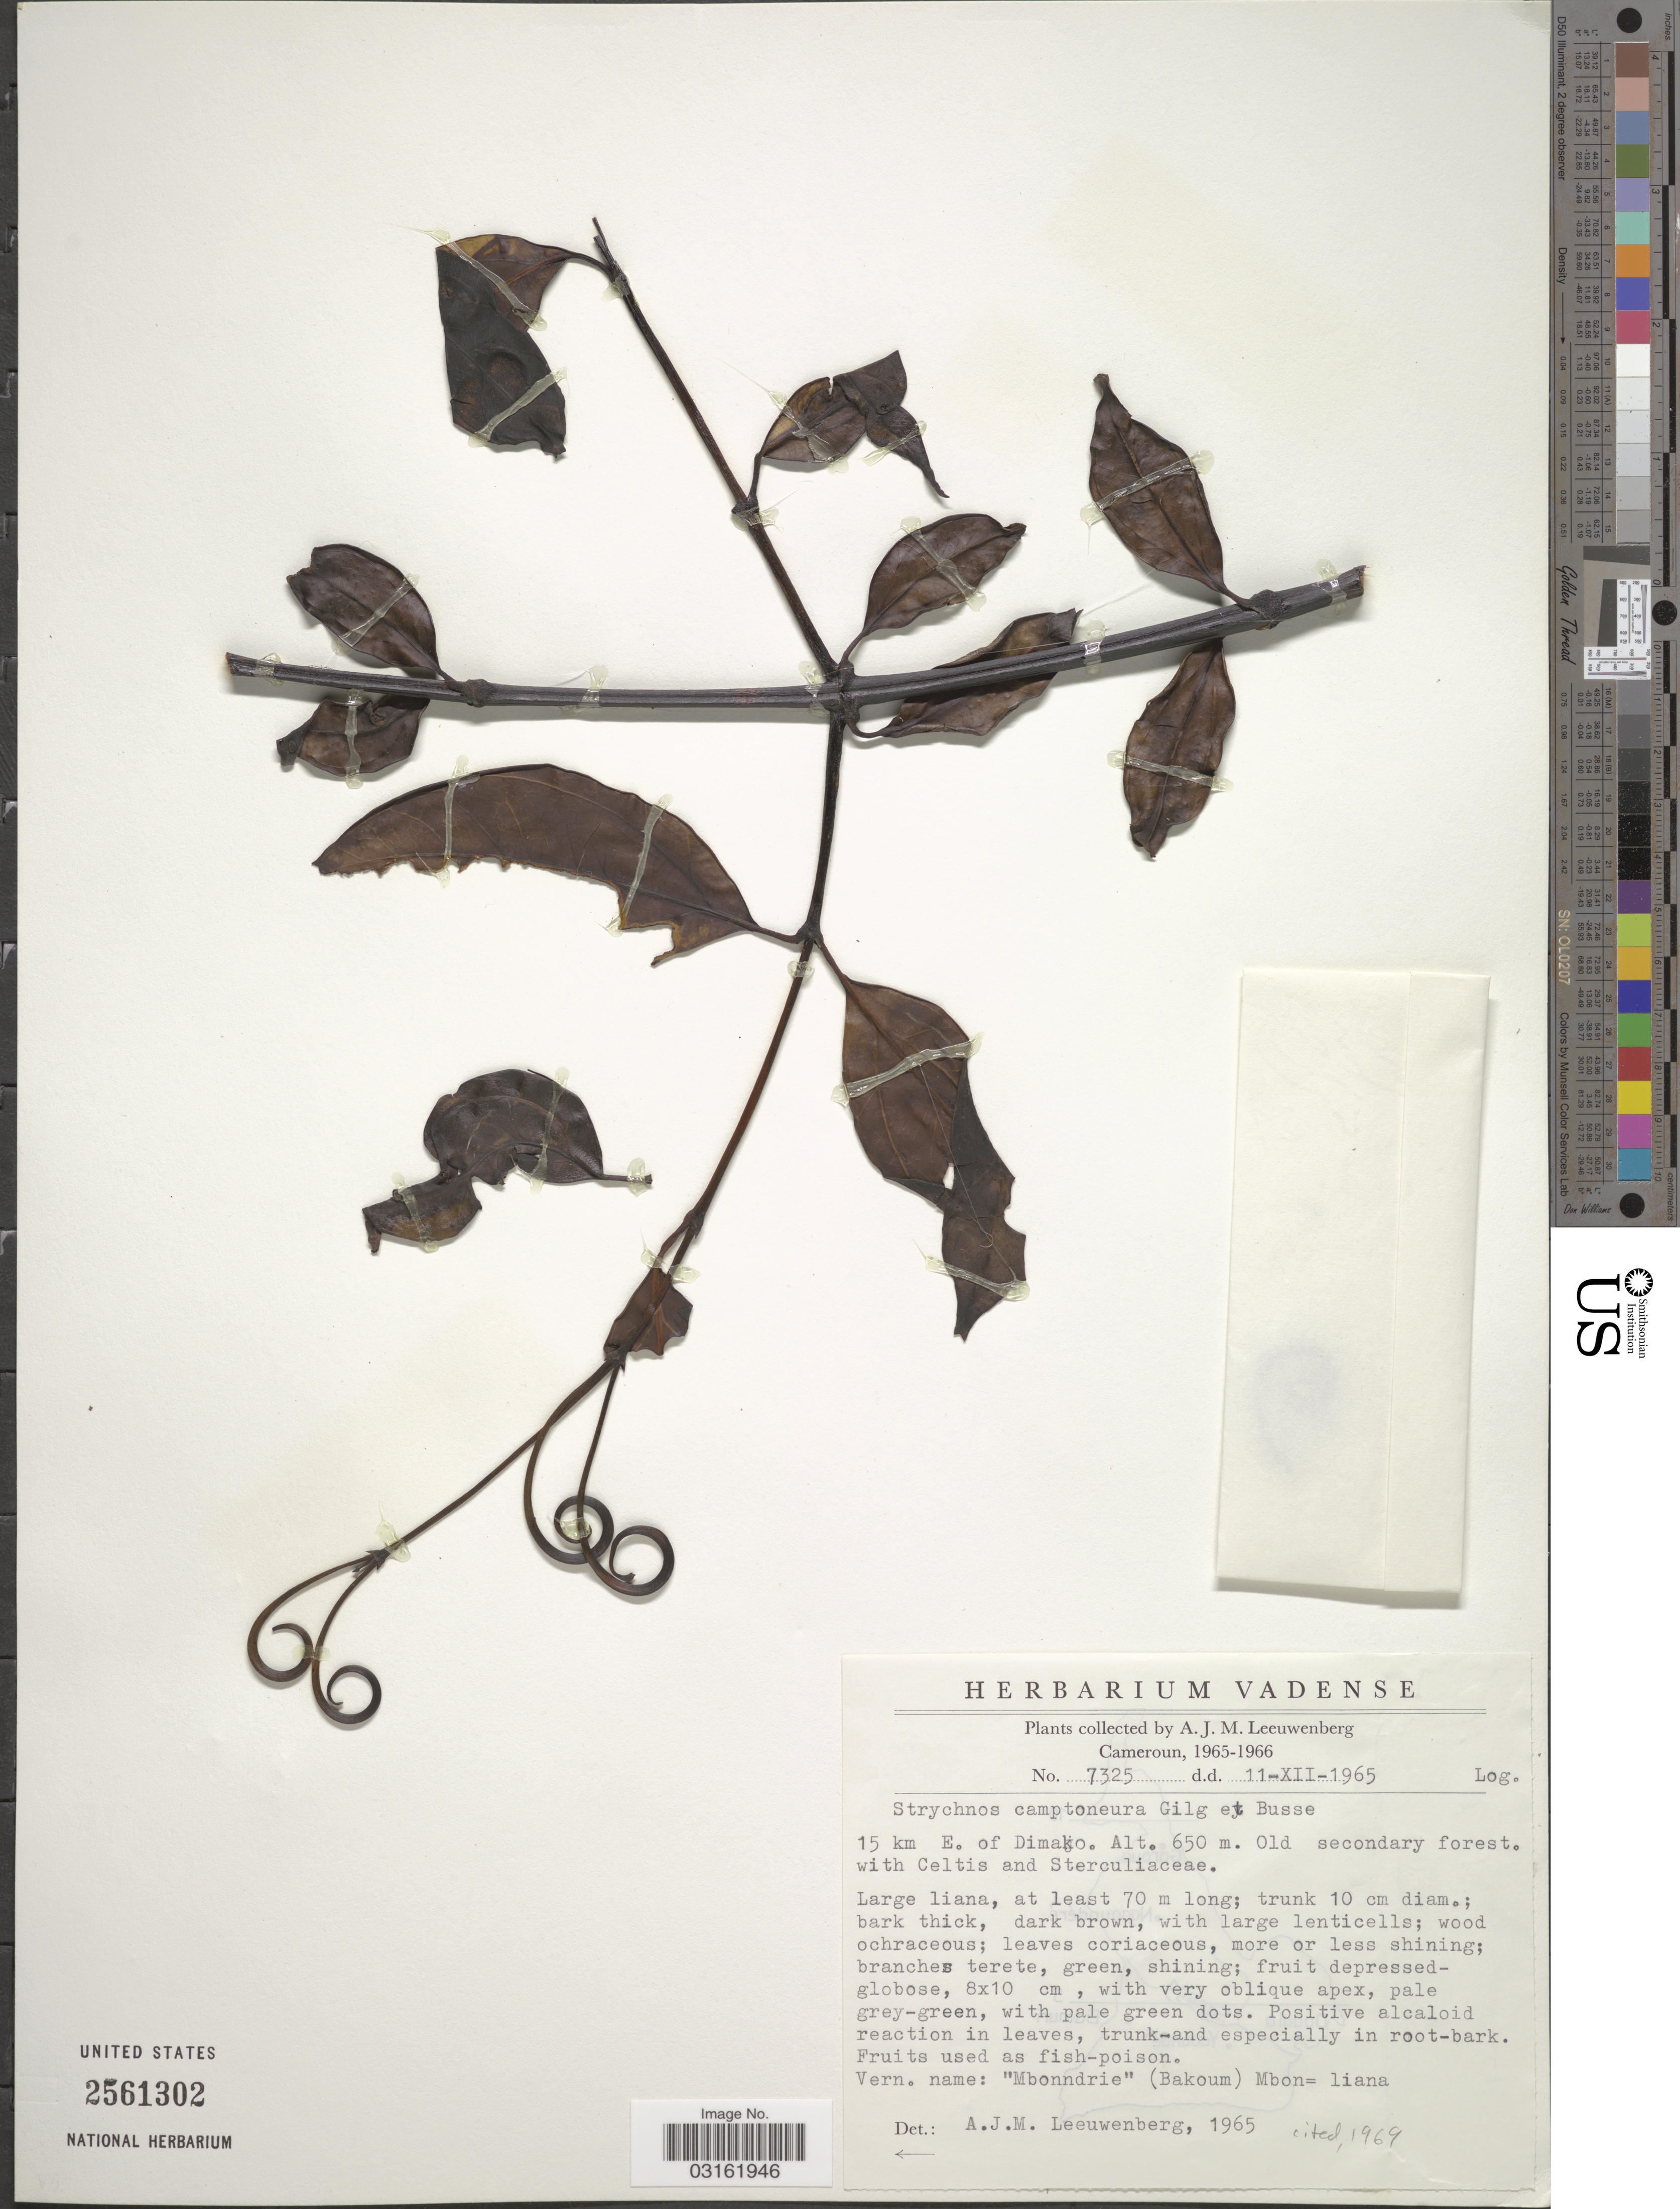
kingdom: Plantae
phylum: Tracheophyta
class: Magnoliopsida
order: Gentianales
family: Loganiaceae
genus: Strychnos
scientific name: Strychnos camptoneura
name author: Gilg & Busse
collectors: A. J. M. Leeuwenberg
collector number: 7325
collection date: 1965-12-11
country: Cameroon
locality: Cameroun. 15 km. E. of Dimako.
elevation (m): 650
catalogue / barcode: US 2561302